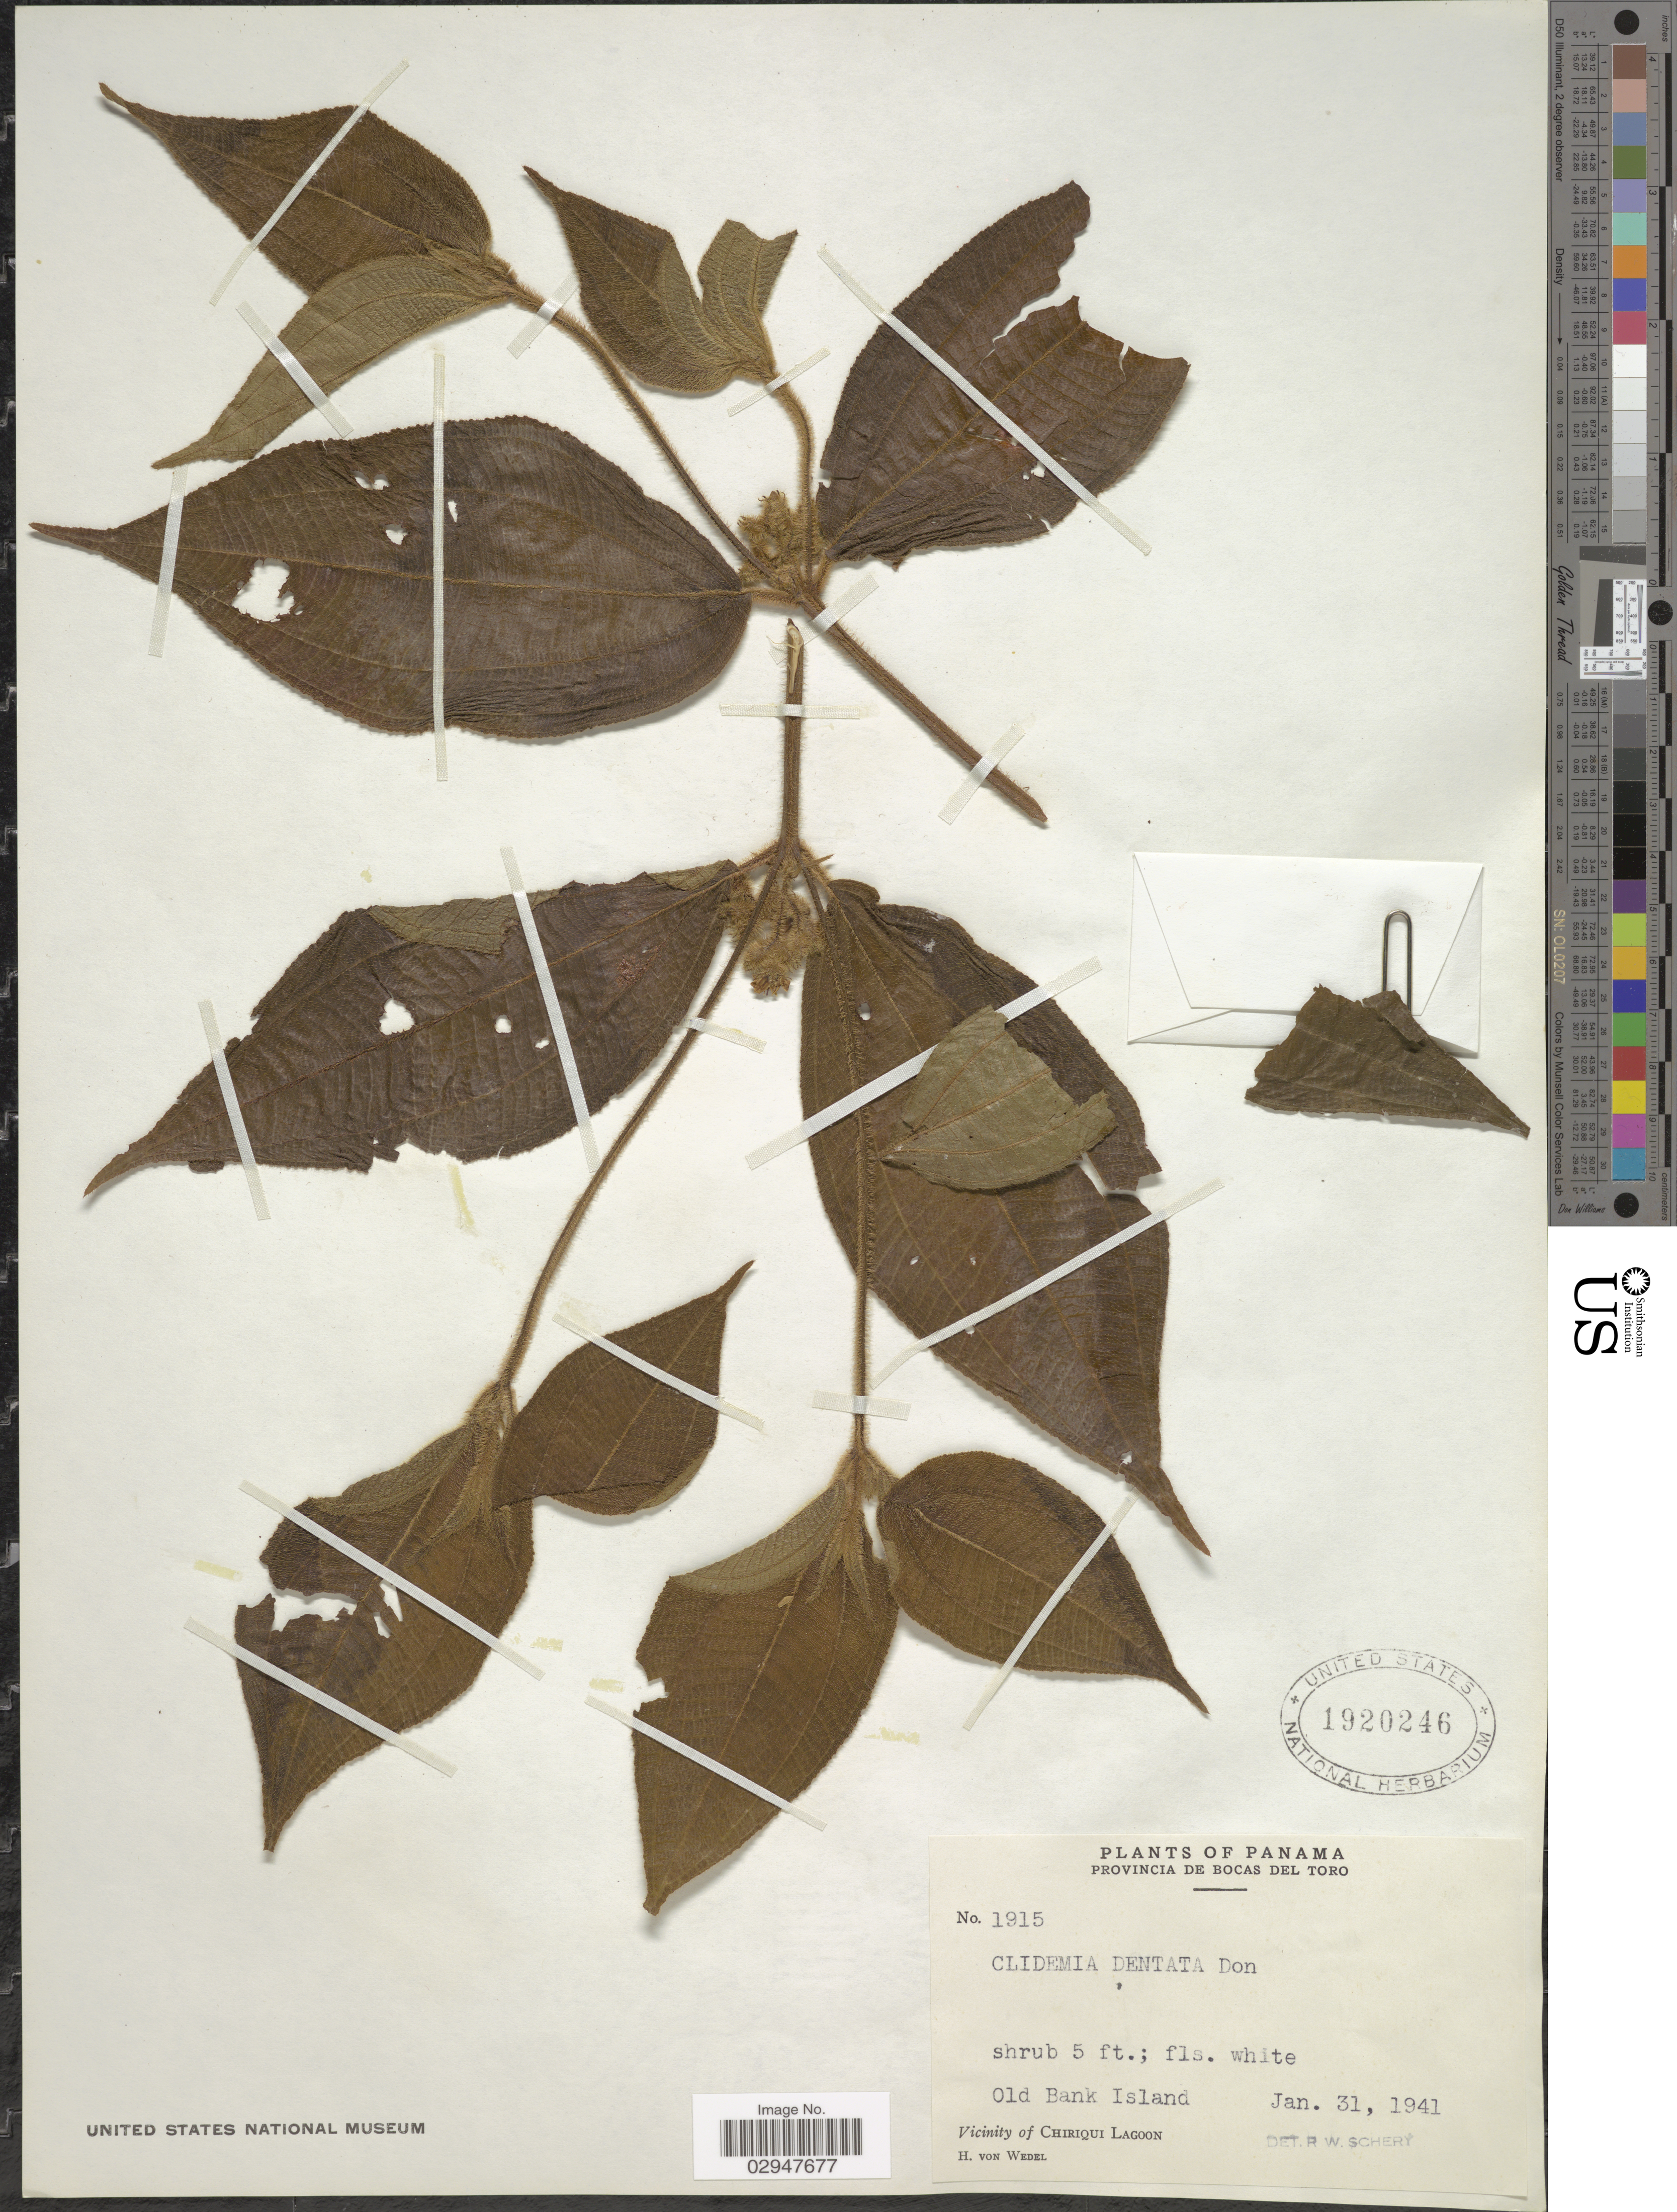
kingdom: Plantae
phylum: Tracheophyta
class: Magnoliopsida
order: Myrtales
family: Melastomataceae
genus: Clidemia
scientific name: Clidemia dentata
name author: D. Don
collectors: H. von Wedel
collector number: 1915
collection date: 1941-01-31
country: Panama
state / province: Bocas del Toro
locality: Old Bank Island. Vicinity of Chiriqui Lagoon.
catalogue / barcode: US 1920246